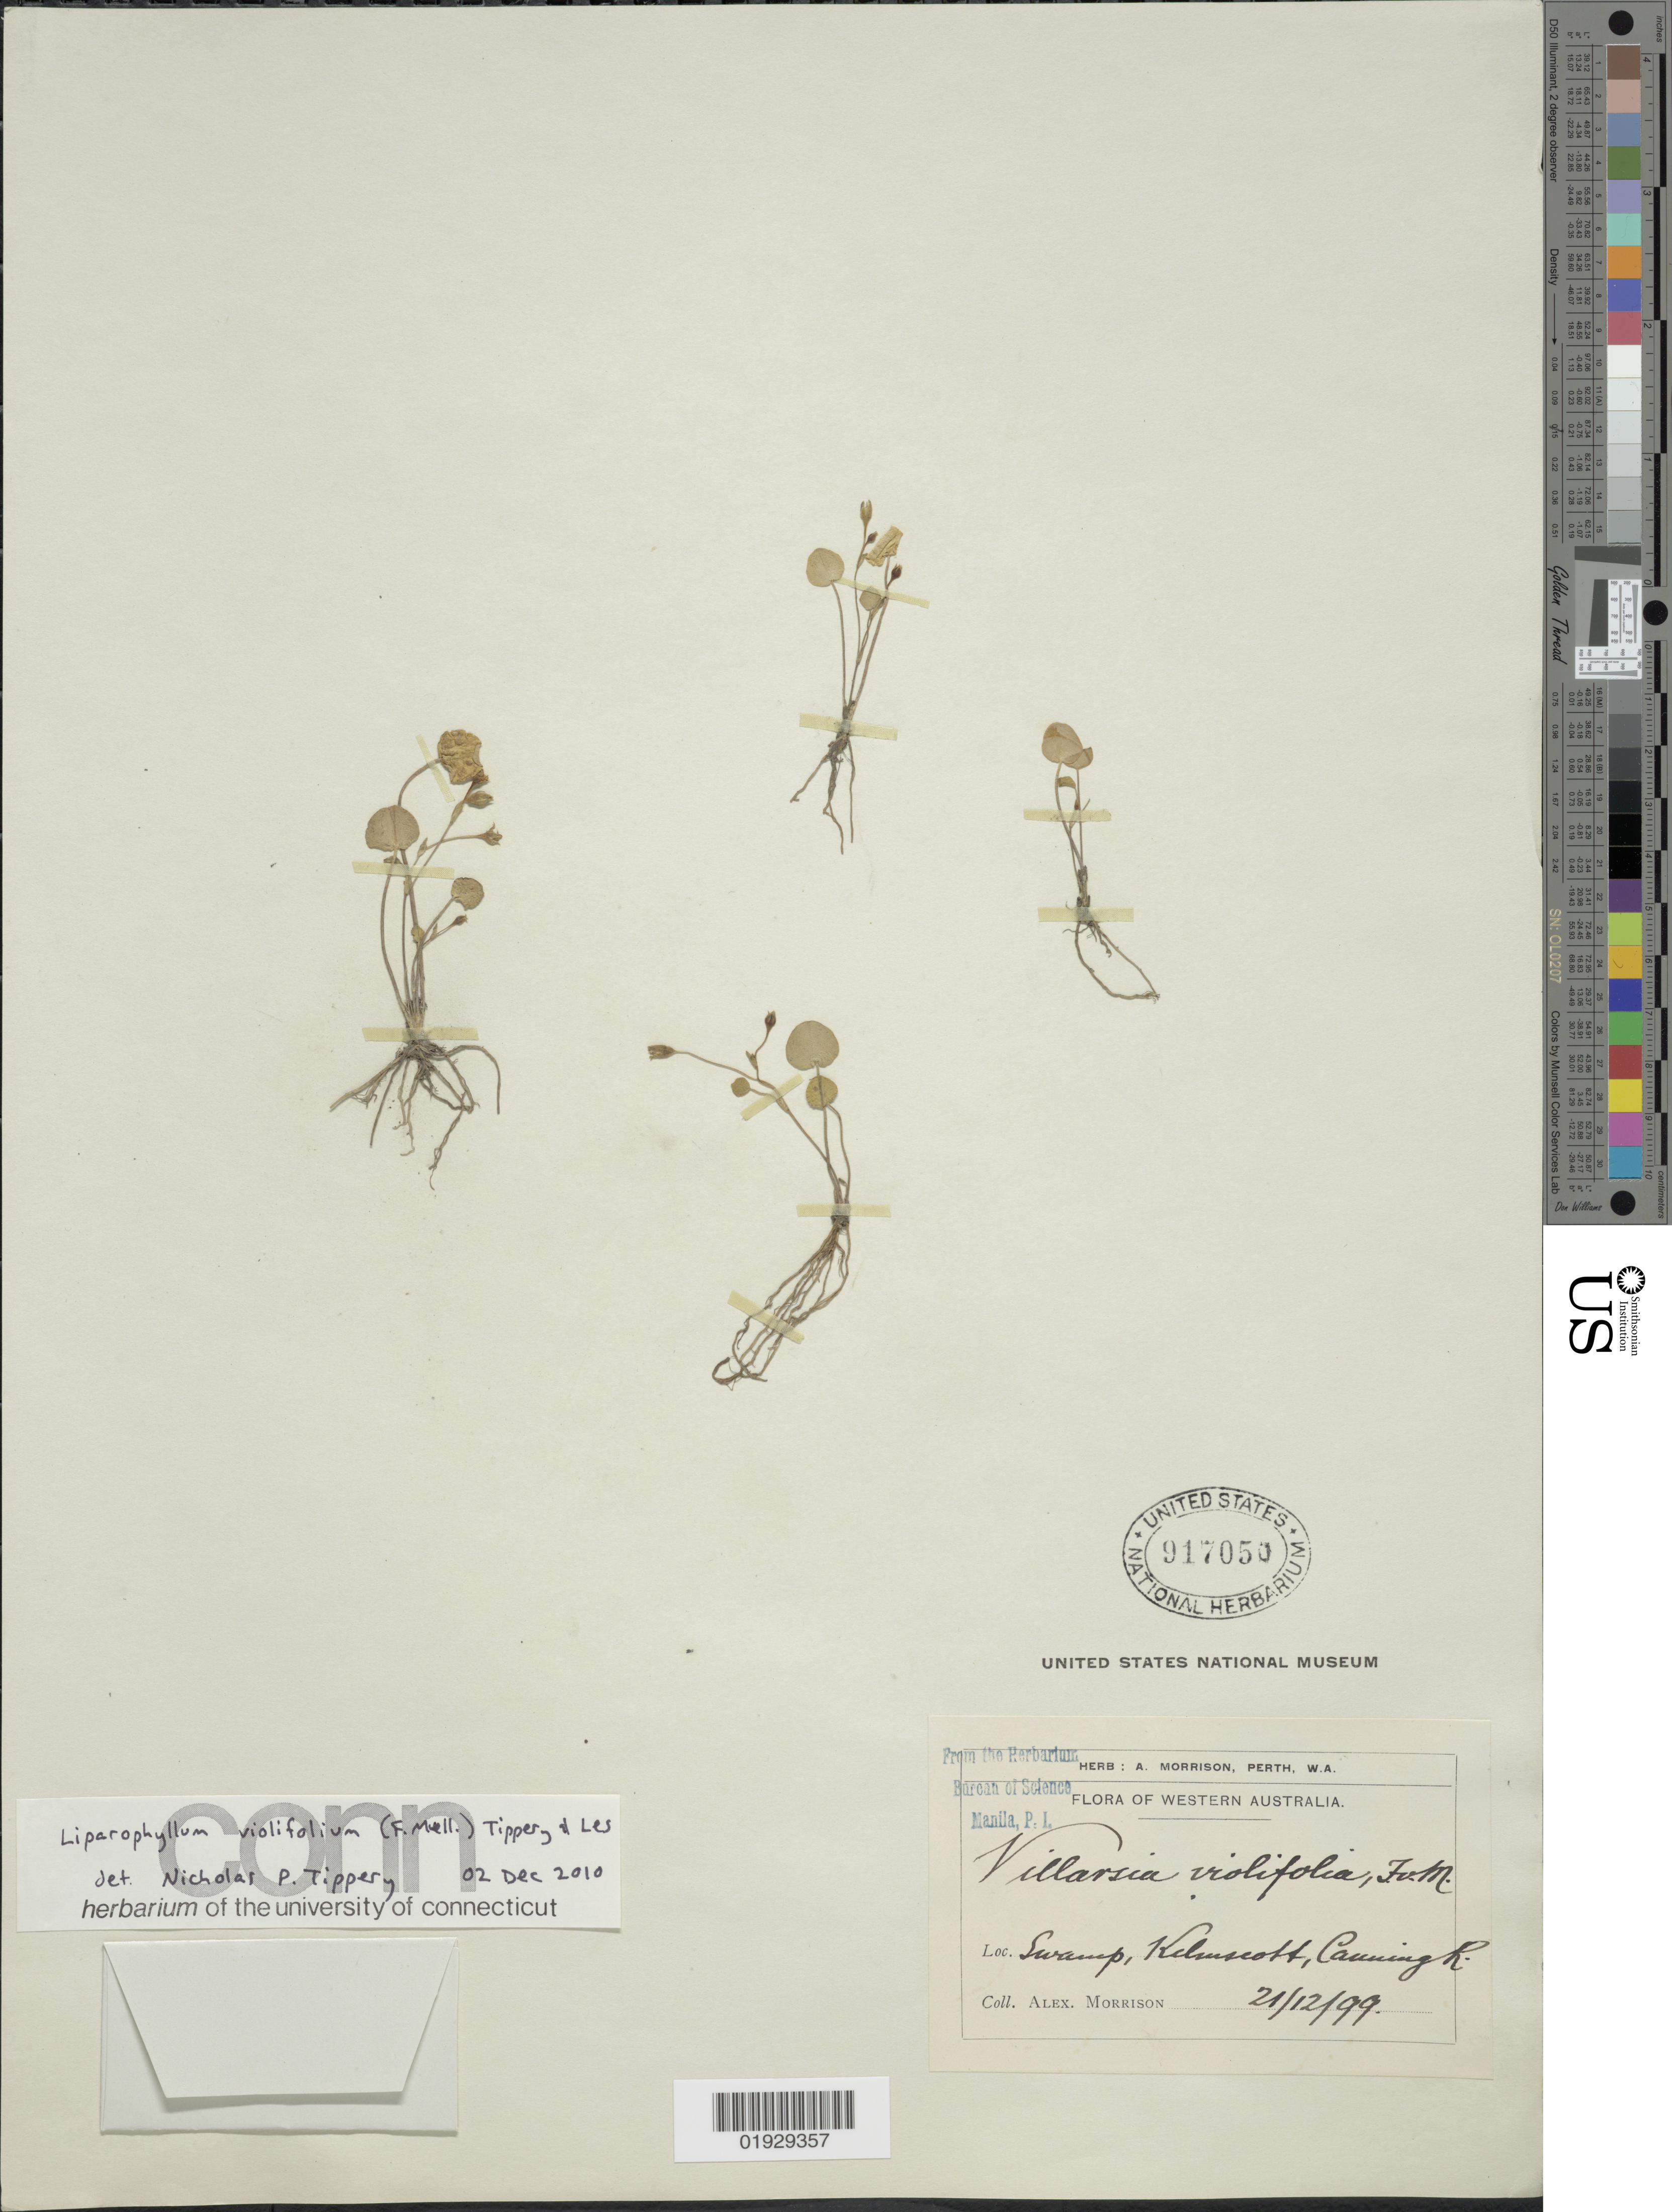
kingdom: Plantae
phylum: Tracheophyta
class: Magnoliopsida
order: Asterales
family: Menyanthaceae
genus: Liparophyllum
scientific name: Liparophyllum violifolium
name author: (F. Muell.) Tippery & Les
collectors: A. Morrison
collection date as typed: Transcribed d/m/y: 21/12/99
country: Australia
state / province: Western Australia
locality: Swamp, Kelmscott, Canning R.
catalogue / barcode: US 917050